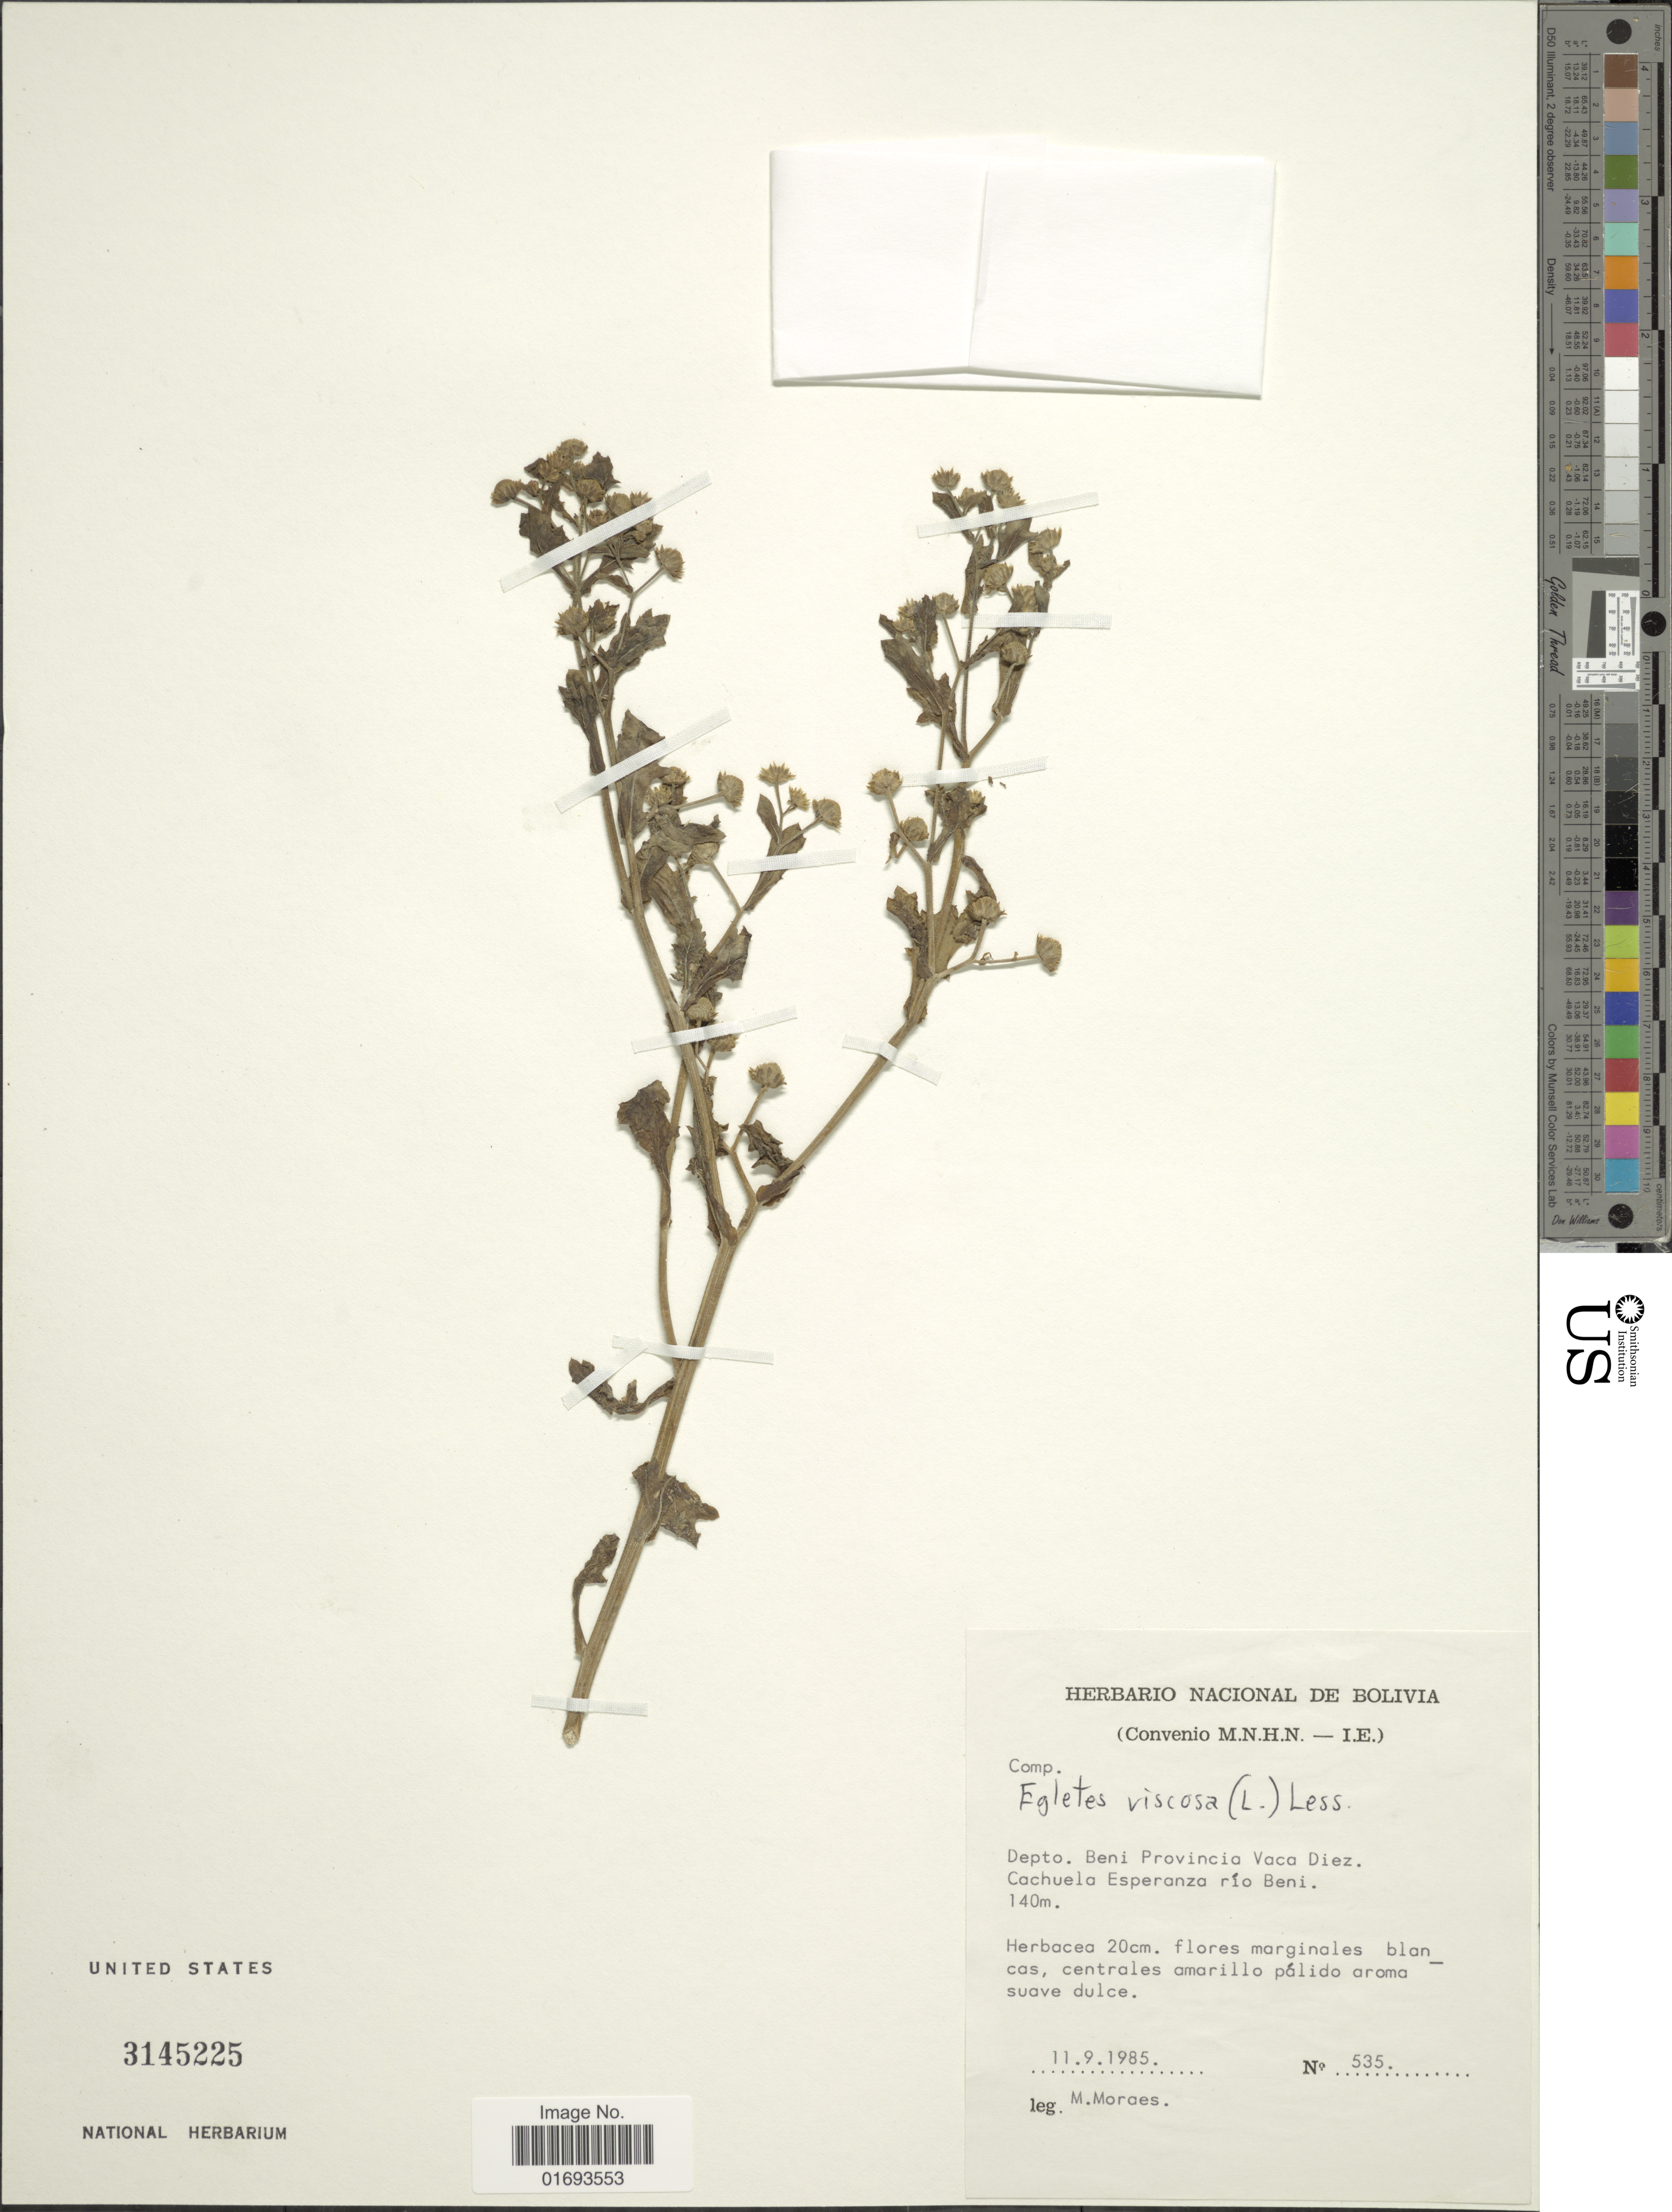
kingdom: Plantae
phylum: Tracheophyta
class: Magnoliopsida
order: Asterales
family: Asteraceae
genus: Egletes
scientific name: Egletes viscosa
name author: (L.) Less.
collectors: M. Moraes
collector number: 535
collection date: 1985-09-11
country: Bolivia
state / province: Beni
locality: Depto. Beni Provincia Vaca Diez. Cachuela Esperanza rio Beni.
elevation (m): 140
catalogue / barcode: US 3145225